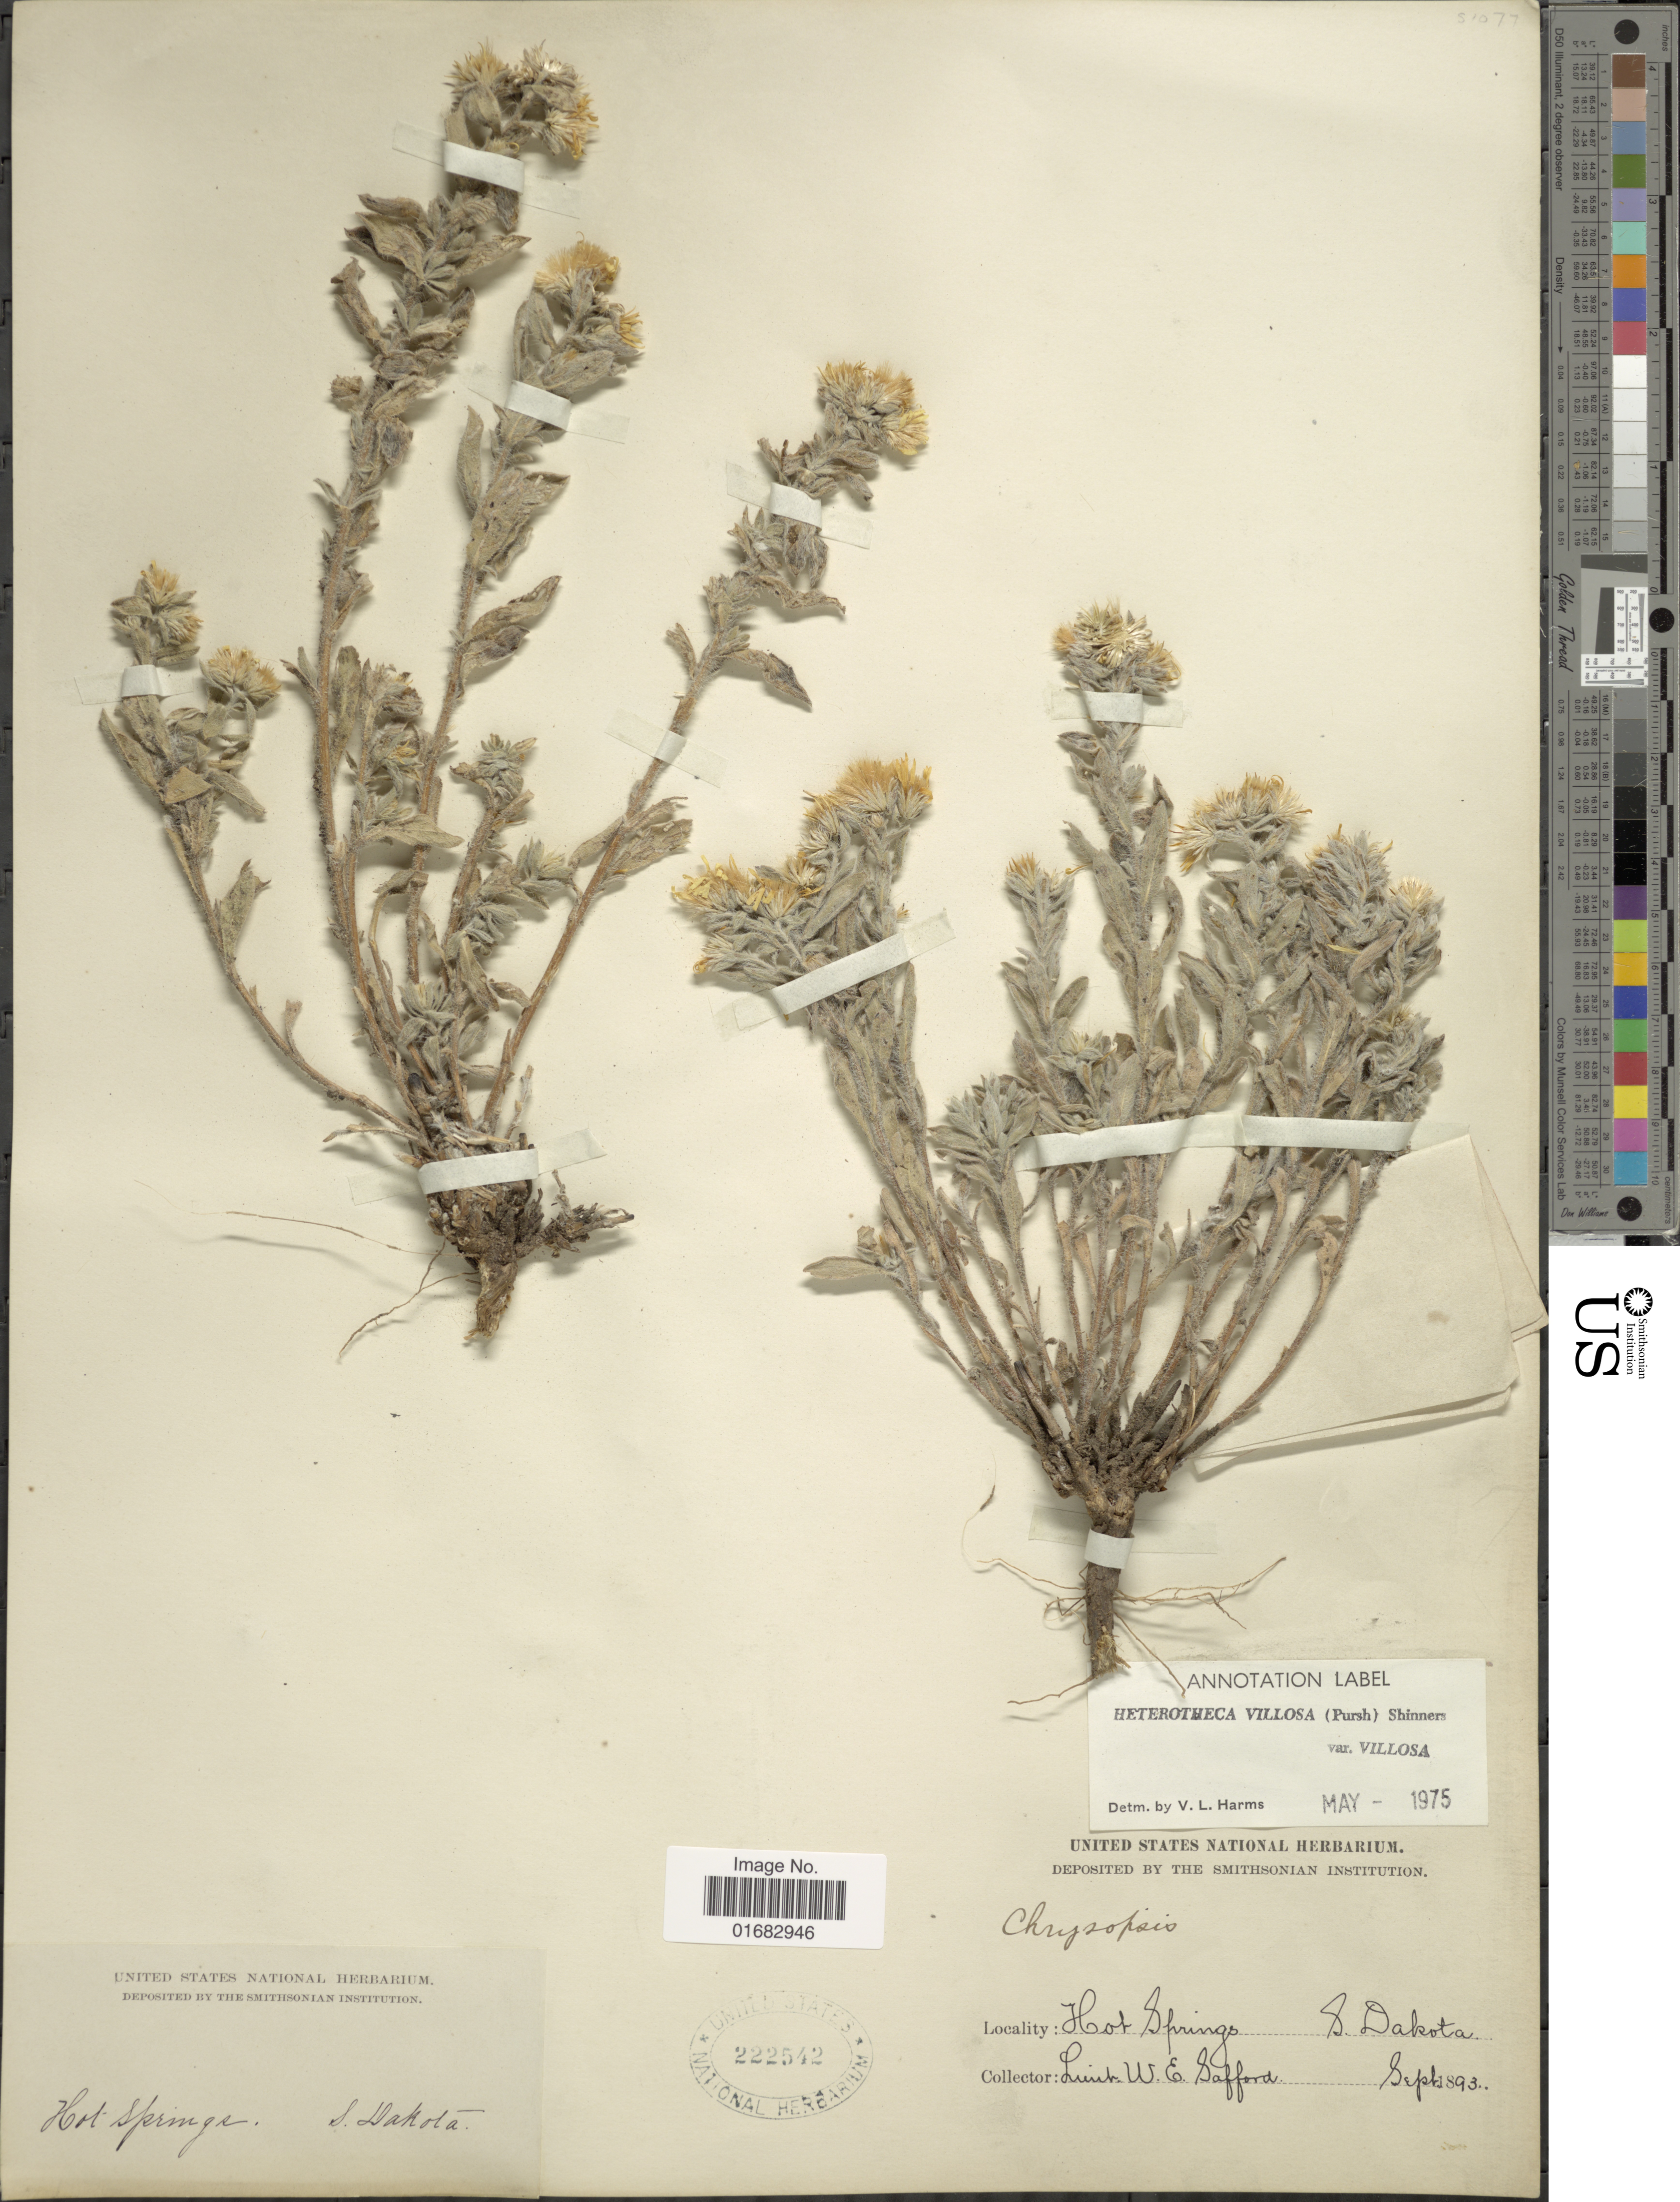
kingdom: Plantae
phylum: Tracheophyta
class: Magnoliopsida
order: Asterales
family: Asteraceae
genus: Heterotheca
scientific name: Heterotheca villosa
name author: (Pursh) Shinners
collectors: W. E. Safford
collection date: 1893-09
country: United States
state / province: South Dakota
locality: Hot Springs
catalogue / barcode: US 222542